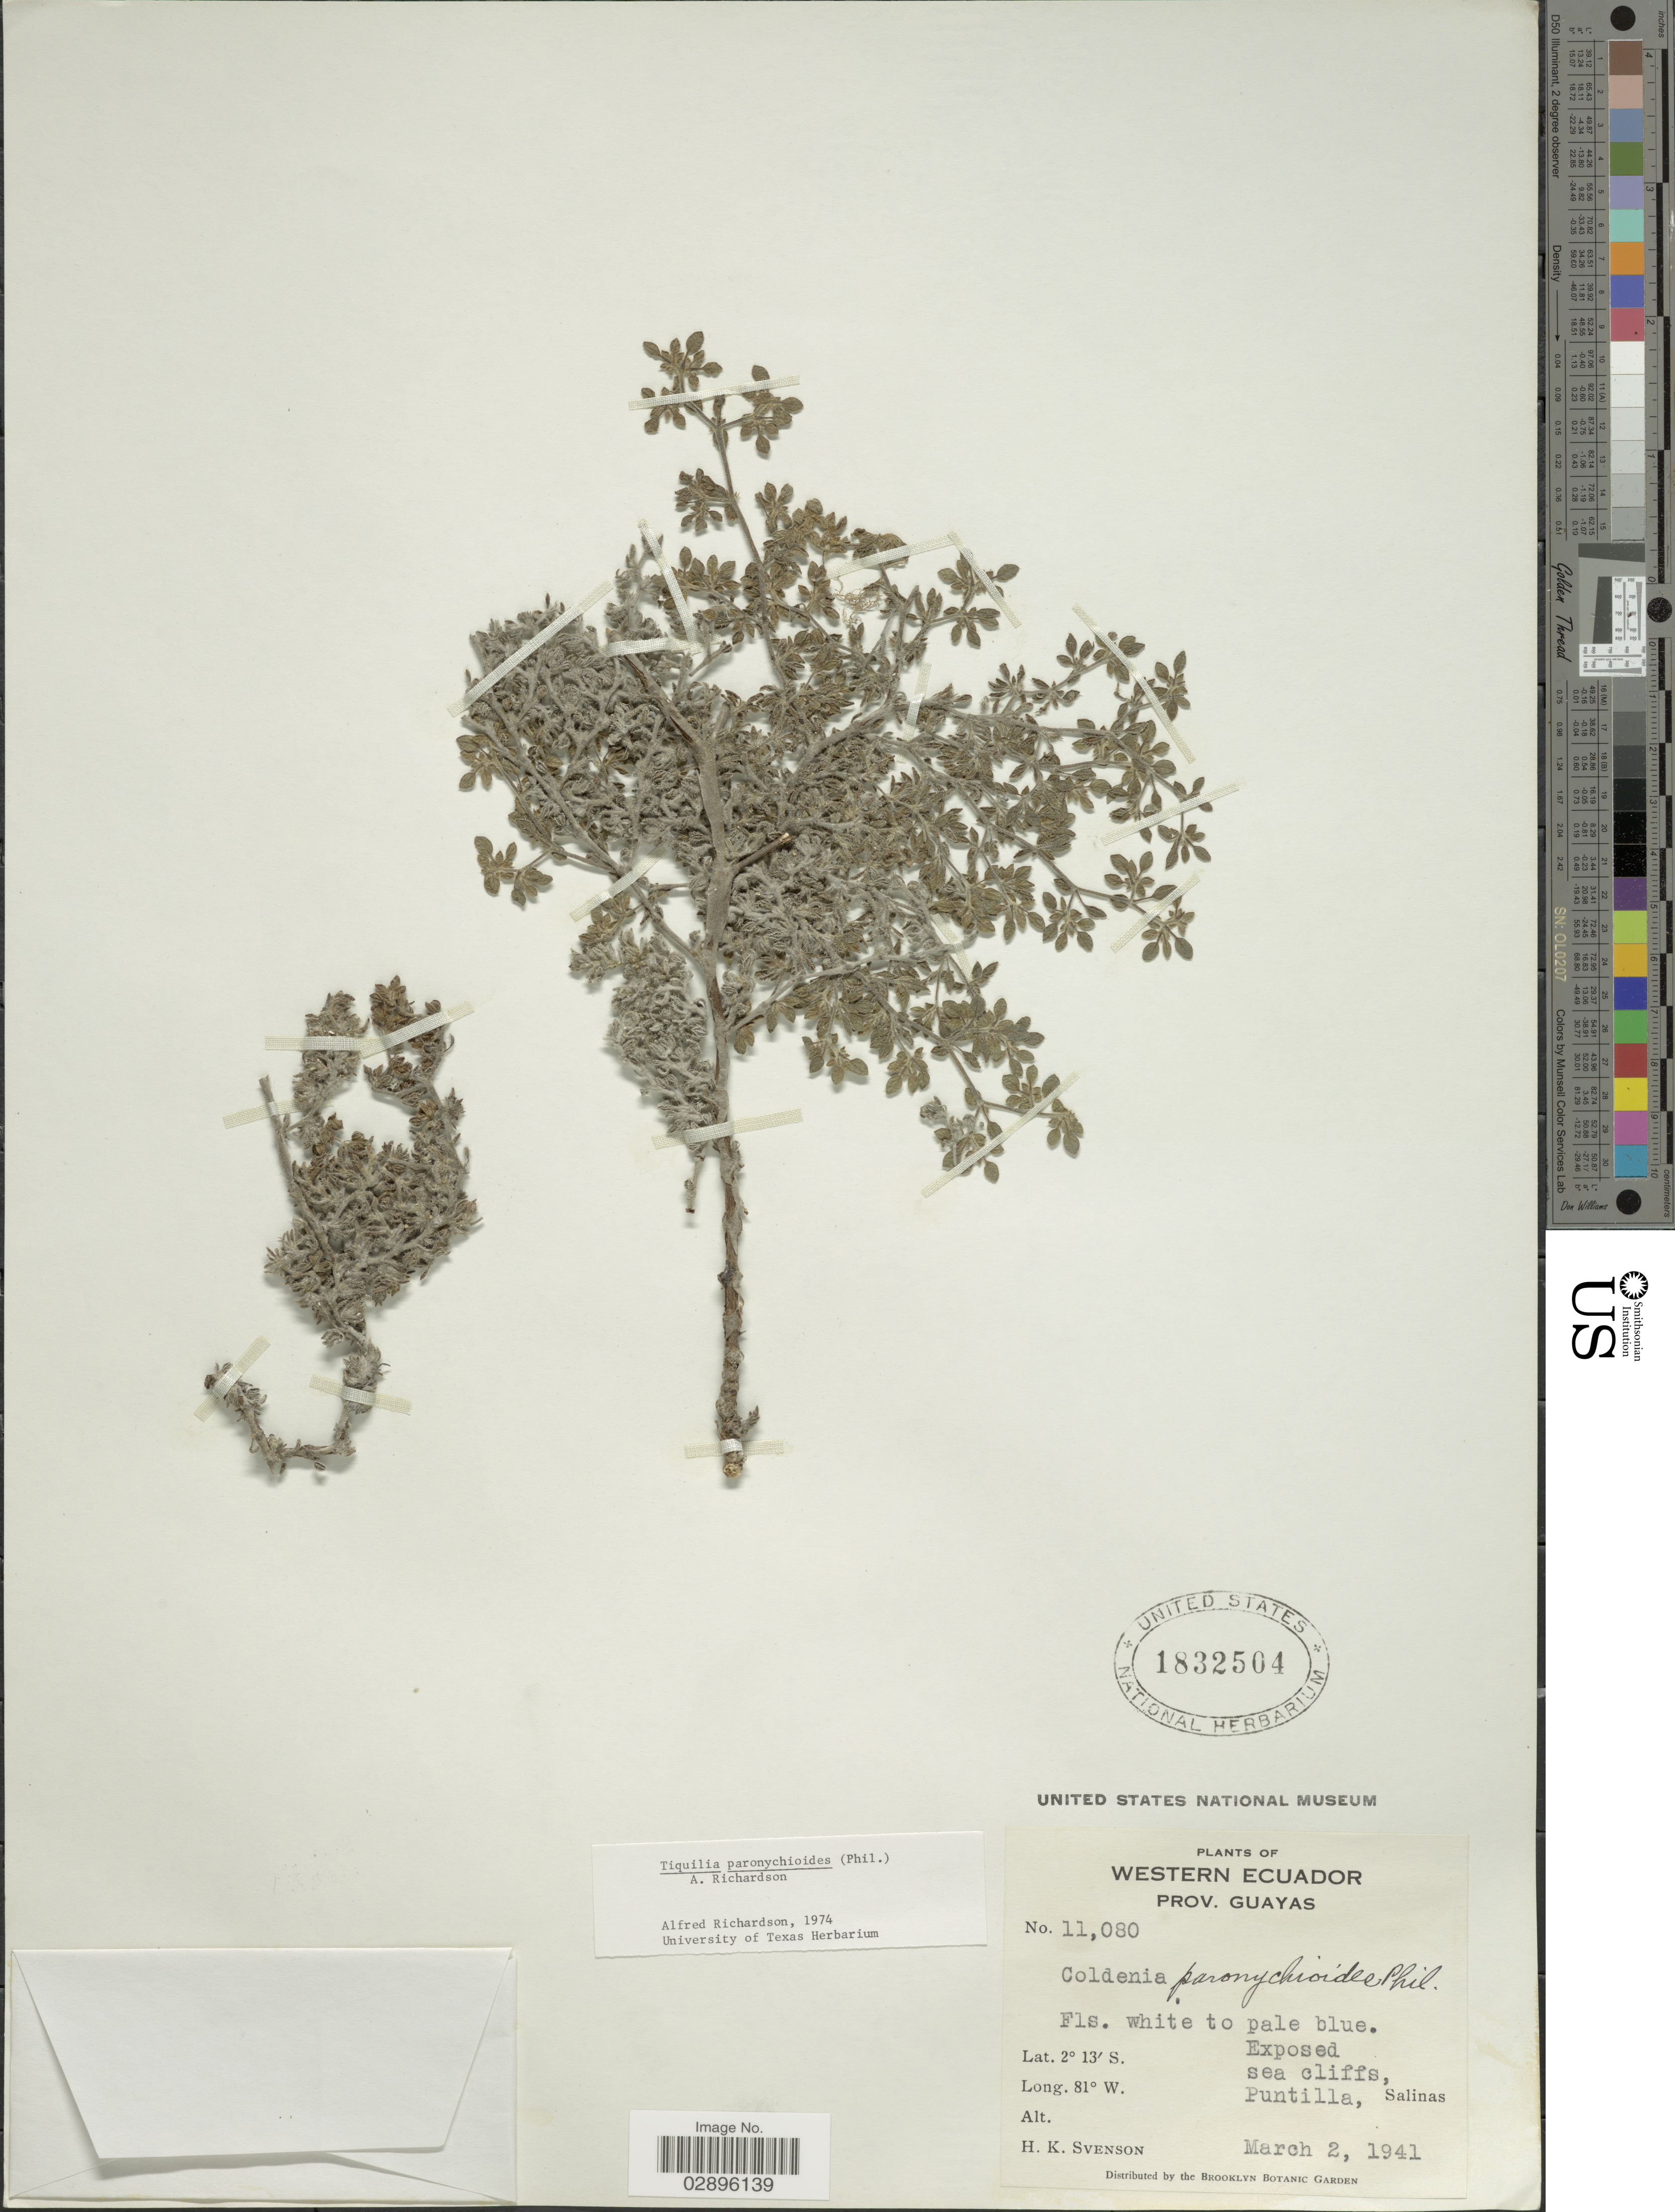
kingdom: Plantae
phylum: Tracheophyta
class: Magnoliopsida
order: Boraginales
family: Ehretiaceae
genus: Tiquilia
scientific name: Tiquilia paronychioides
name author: (Phil.) A.T. Richardson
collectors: H. K. Svenson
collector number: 11080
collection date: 1941-03-02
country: Ecuador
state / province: Guayas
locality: Western Ecuador. Exposed sea cliffs, Puntilla, Salinas.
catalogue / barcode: US 1832504